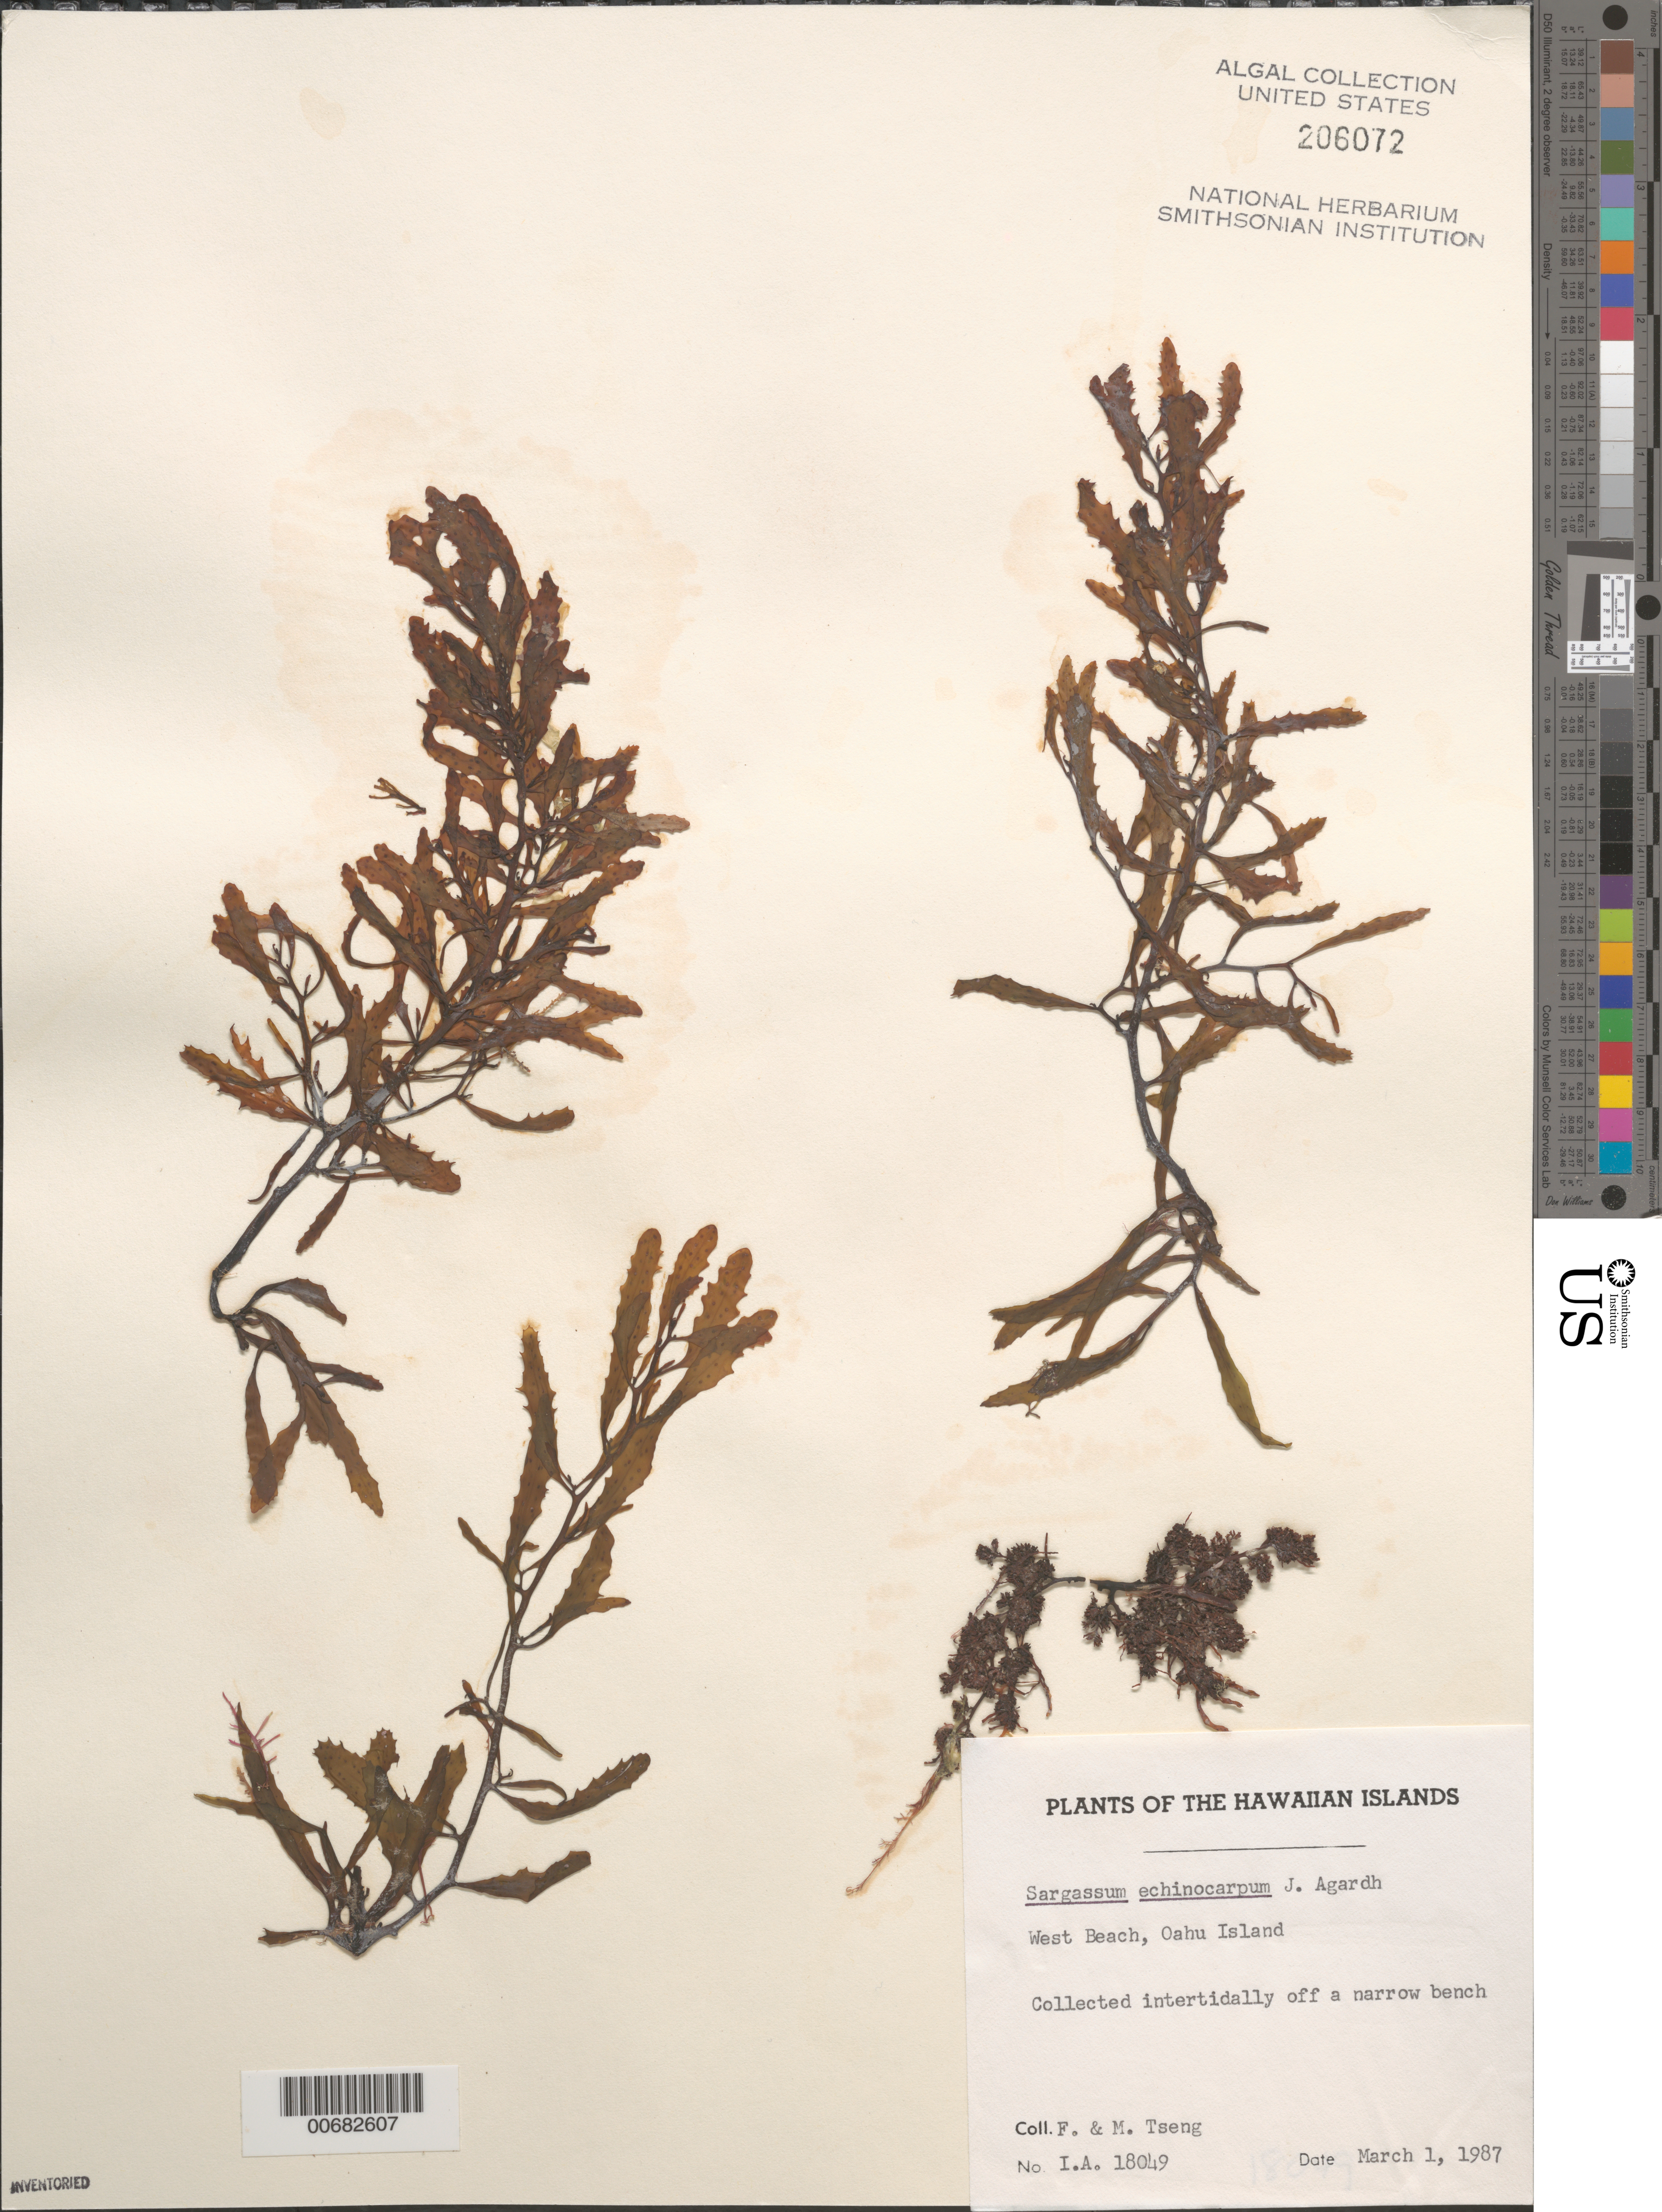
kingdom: Chromista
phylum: Ochrophyta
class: Phaeophyceae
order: Fucales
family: Sargassaceae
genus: Sargassum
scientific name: Sargassum aquifolium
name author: (Turner) C. Agardh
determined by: Algae name updating Project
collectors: F. Tseng & M. Tseng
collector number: IAA 18049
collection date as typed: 01 Mar 1987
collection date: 1987-03-01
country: United States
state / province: Hawaii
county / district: Honolulu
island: Oahu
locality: West Beach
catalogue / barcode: US 206072